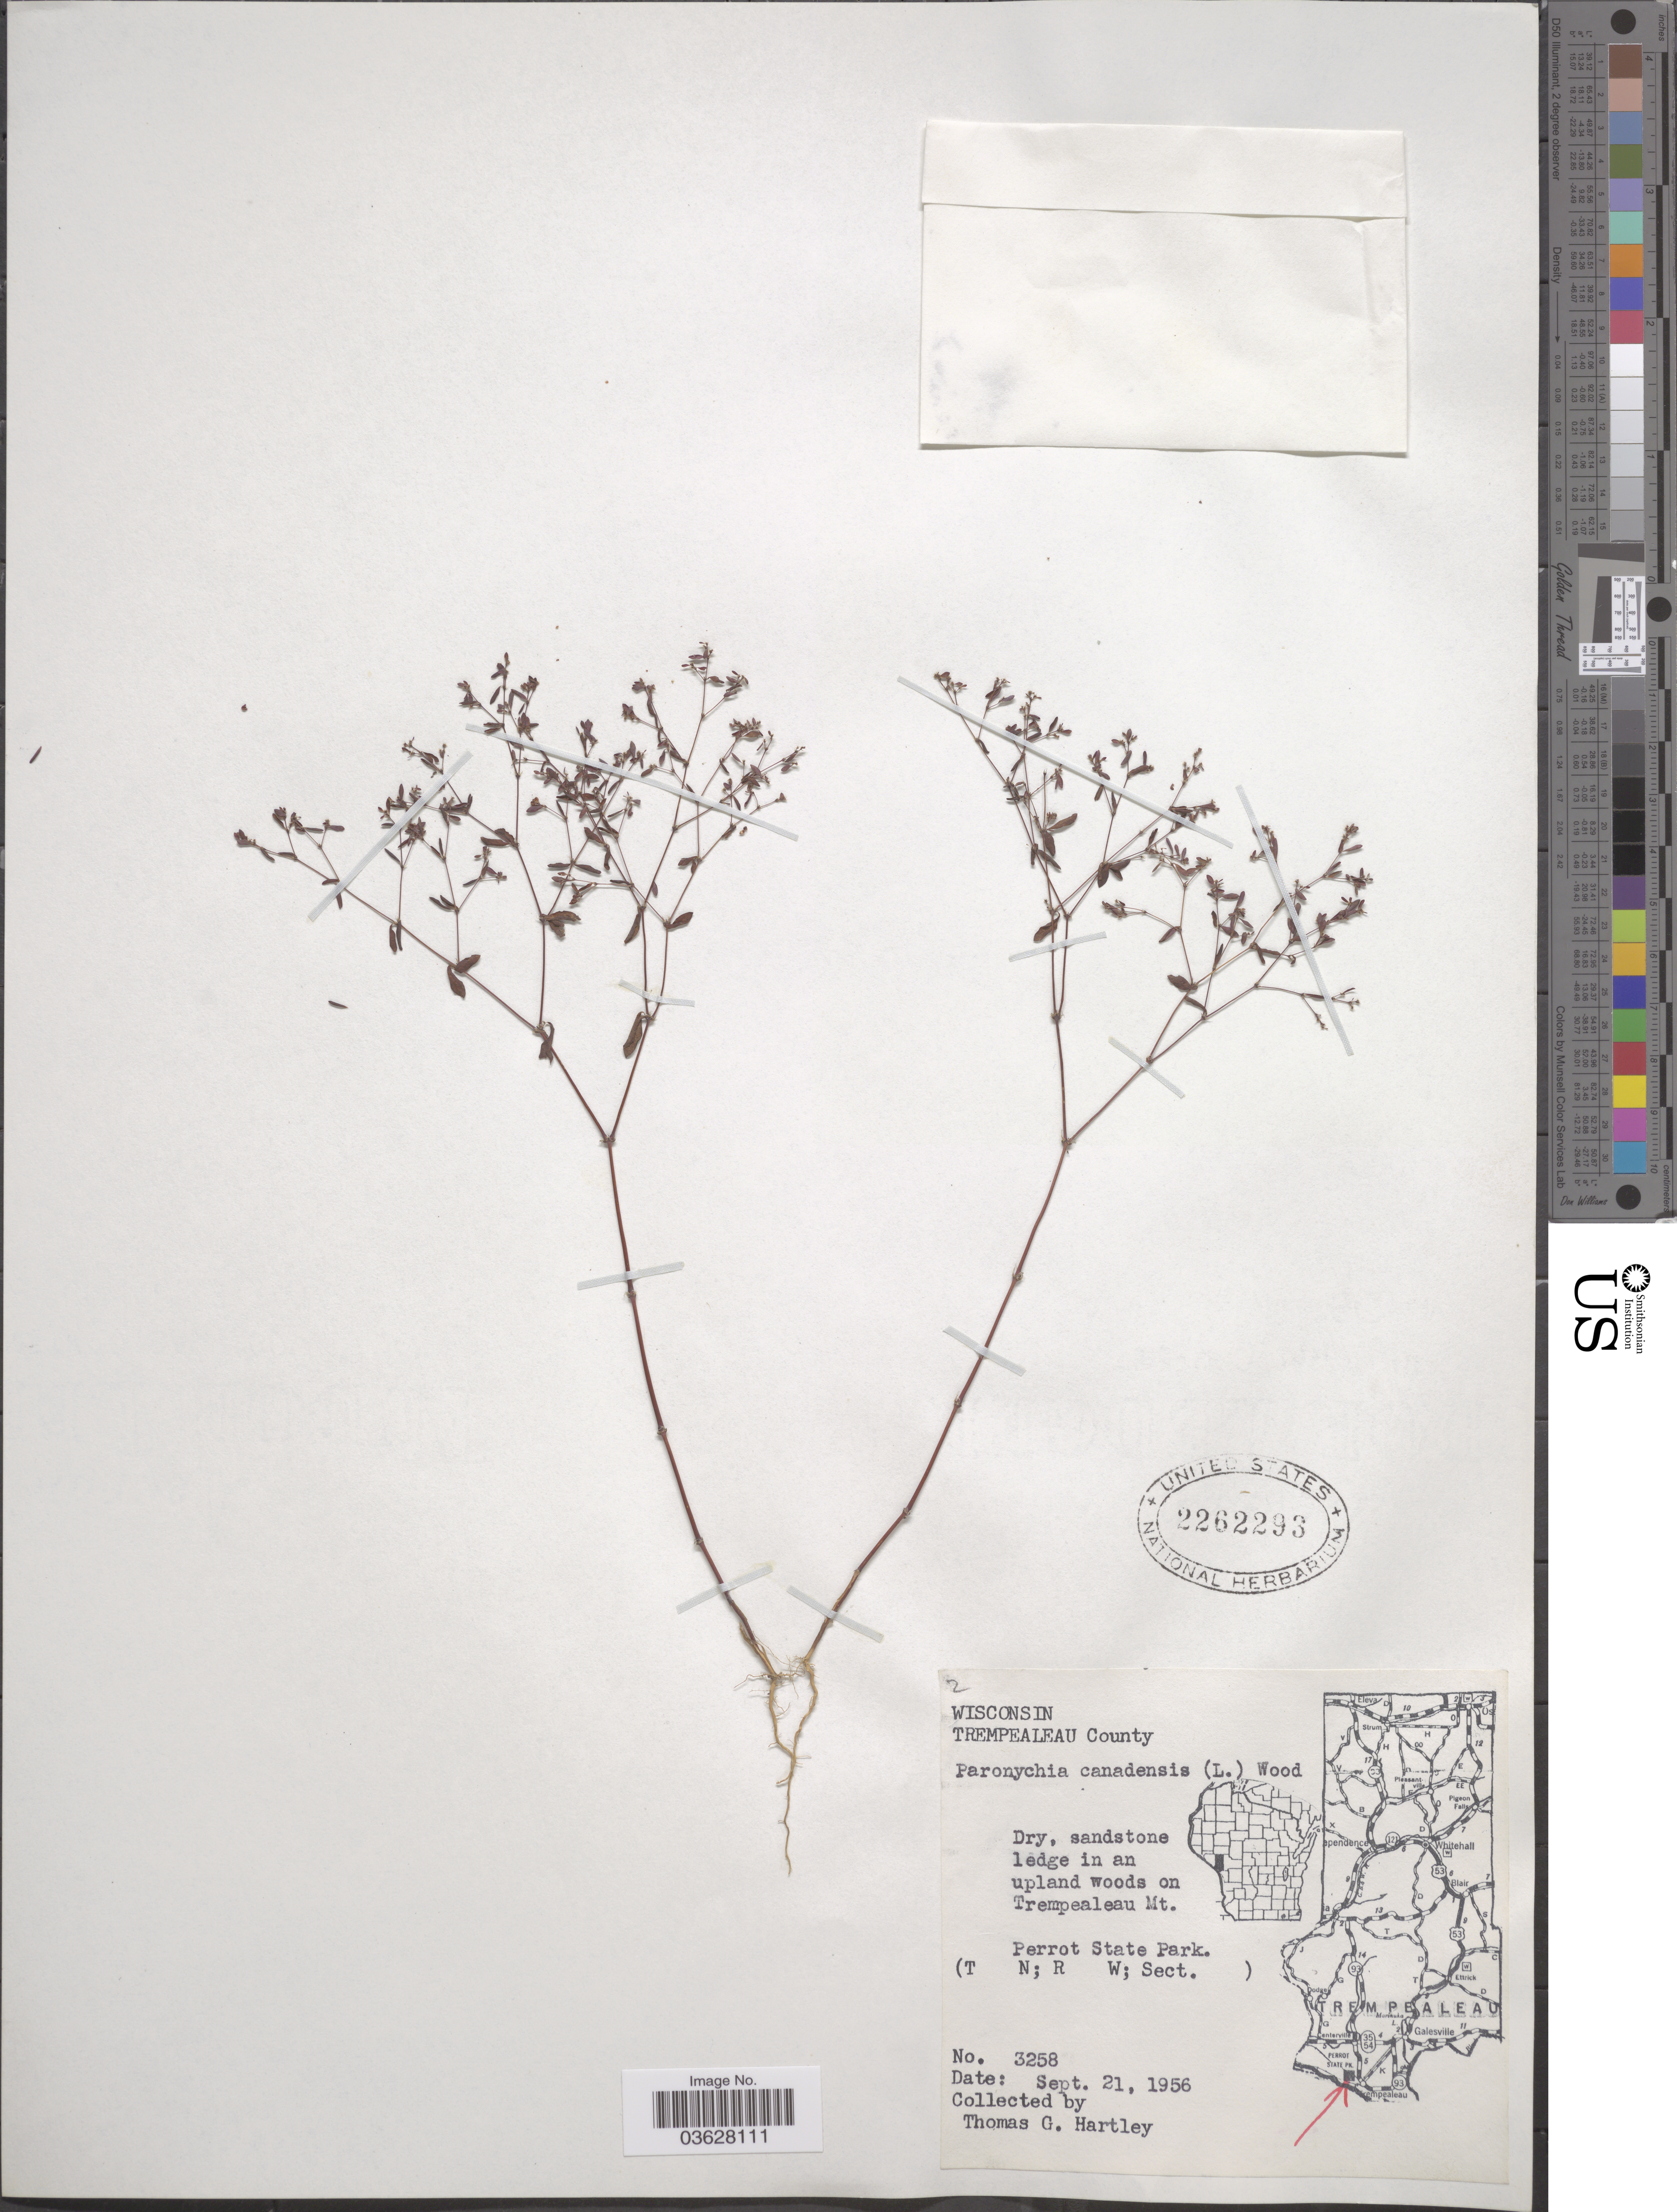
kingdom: Plantae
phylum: Tracheophyta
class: Magnoliopsida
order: Caryophyllales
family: Caryophyllaceae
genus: Paronychia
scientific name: Paronychia canadensis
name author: (L.) Alph. Wood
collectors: T. G. Hartley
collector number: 3258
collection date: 1956-09-21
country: United States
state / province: Wisconsin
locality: Trempealeau County. Dry, sandstone ledge in an upland woods on Trempealeau Mt. Perrot State Park.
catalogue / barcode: US 2262293